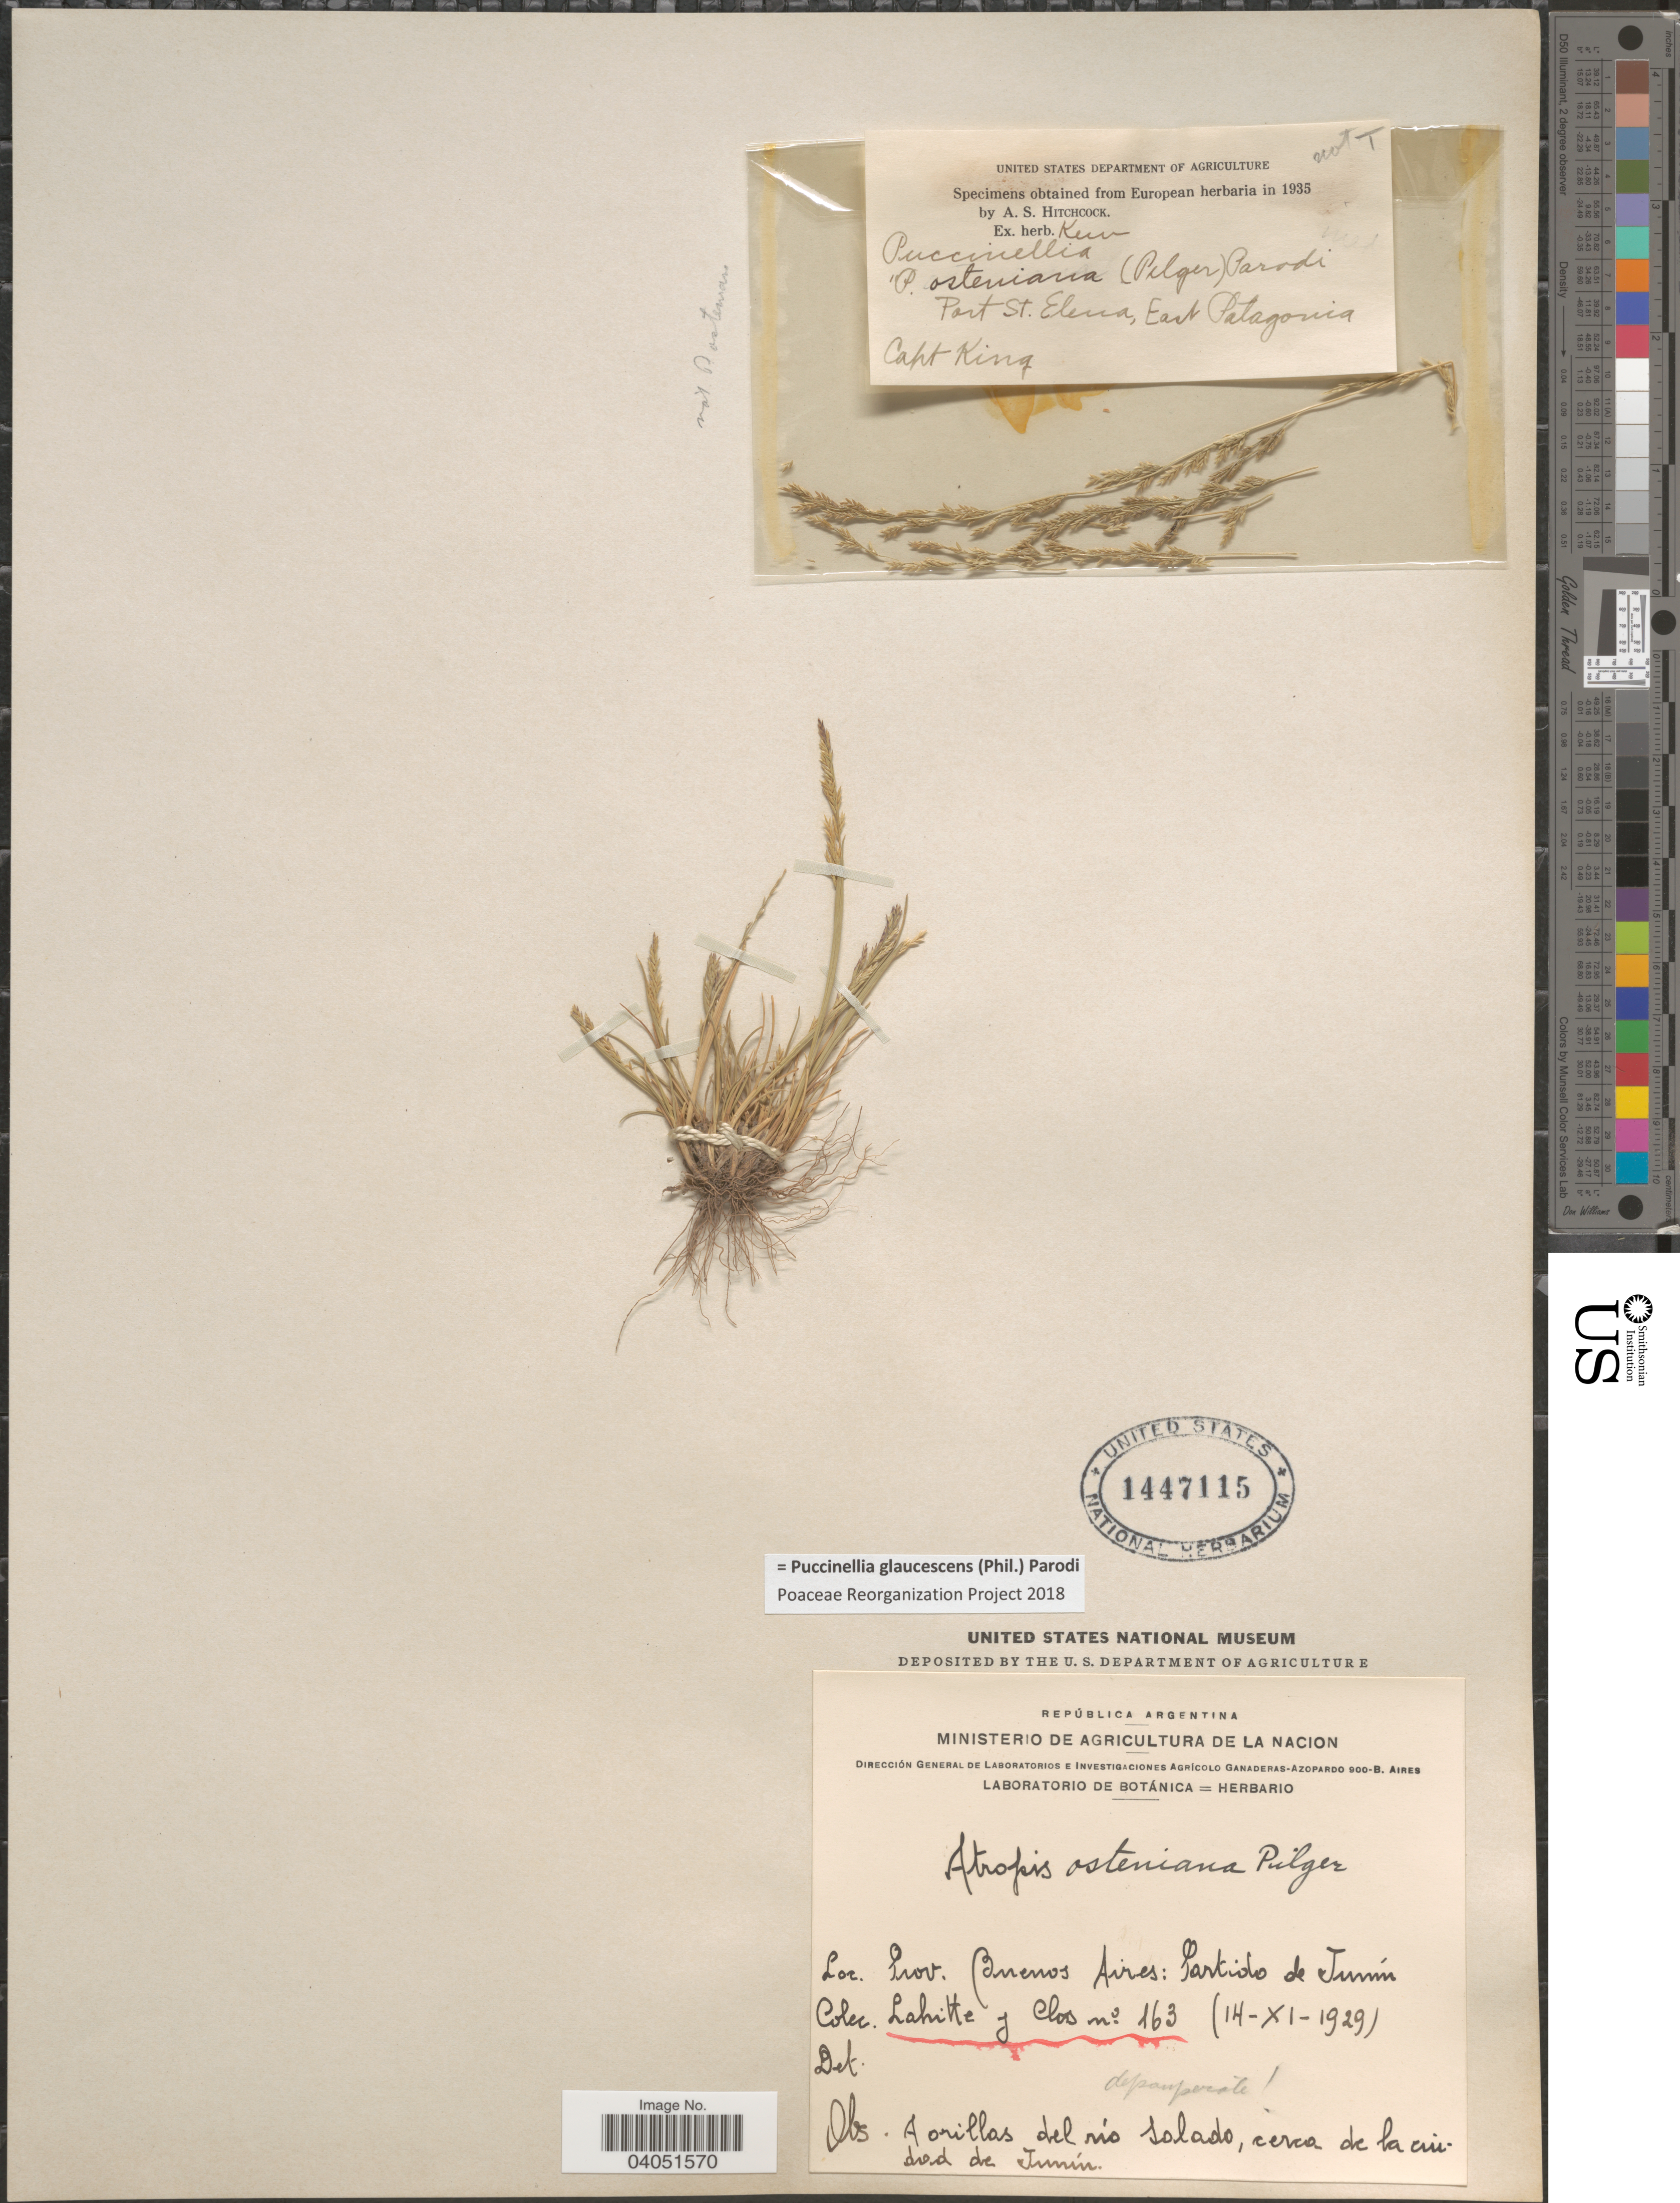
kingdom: Plantae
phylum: Tracheophyta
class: Liliopsida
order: Poales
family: Poaceae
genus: Puccinellia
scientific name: Puccinellia glaucescens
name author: (Phil.) Parodi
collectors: -. Lahitte & Clos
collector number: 163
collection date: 1929-11-14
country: Argentina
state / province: Buenos Aires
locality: Partido de Junín.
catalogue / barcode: US 1447115